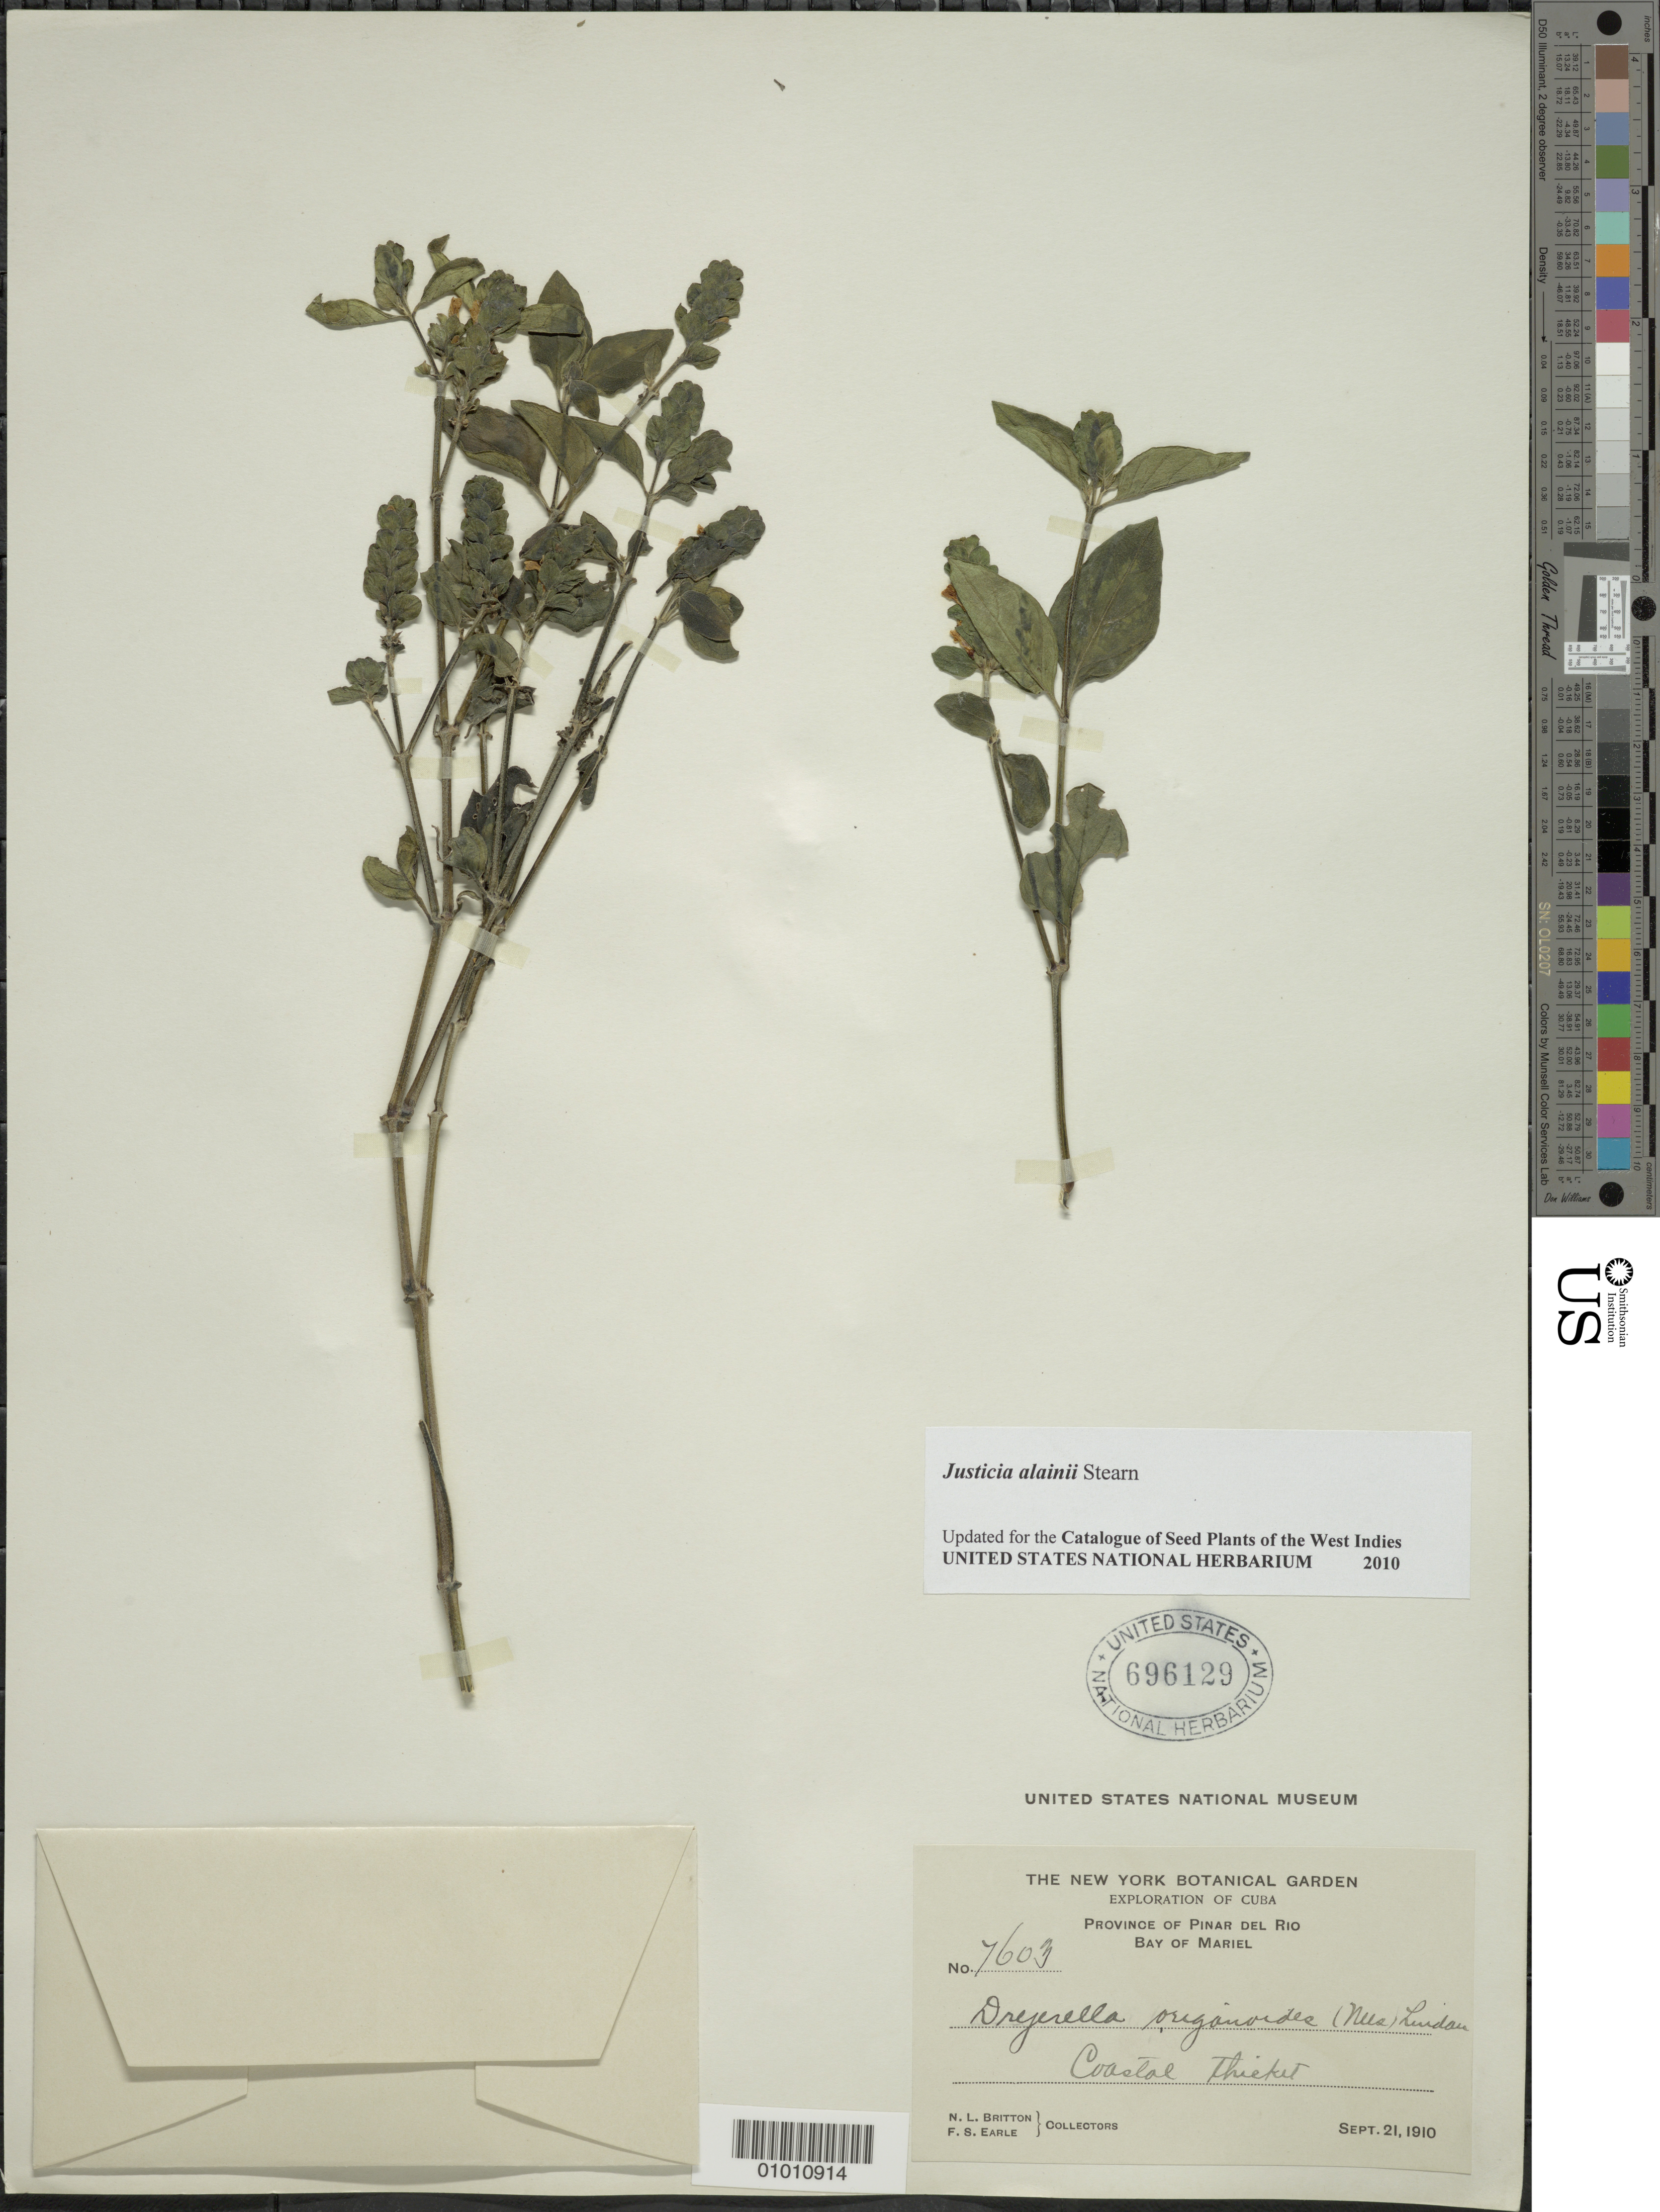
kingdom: Plantae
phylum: Tracheophyta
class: Magnoliopsida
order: Lamiales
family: Acanthaceae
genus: Justicia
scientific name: Justicia alainii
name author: Stearn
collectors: N. Britton & F. S. Earle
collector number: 7603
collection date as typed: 21 Sep 1910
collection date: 1910-09-21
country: Cuba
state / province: Pinar del Rio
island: Cuba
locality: Bay of Mariel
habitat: Coastal thicket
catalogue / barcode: US 696129